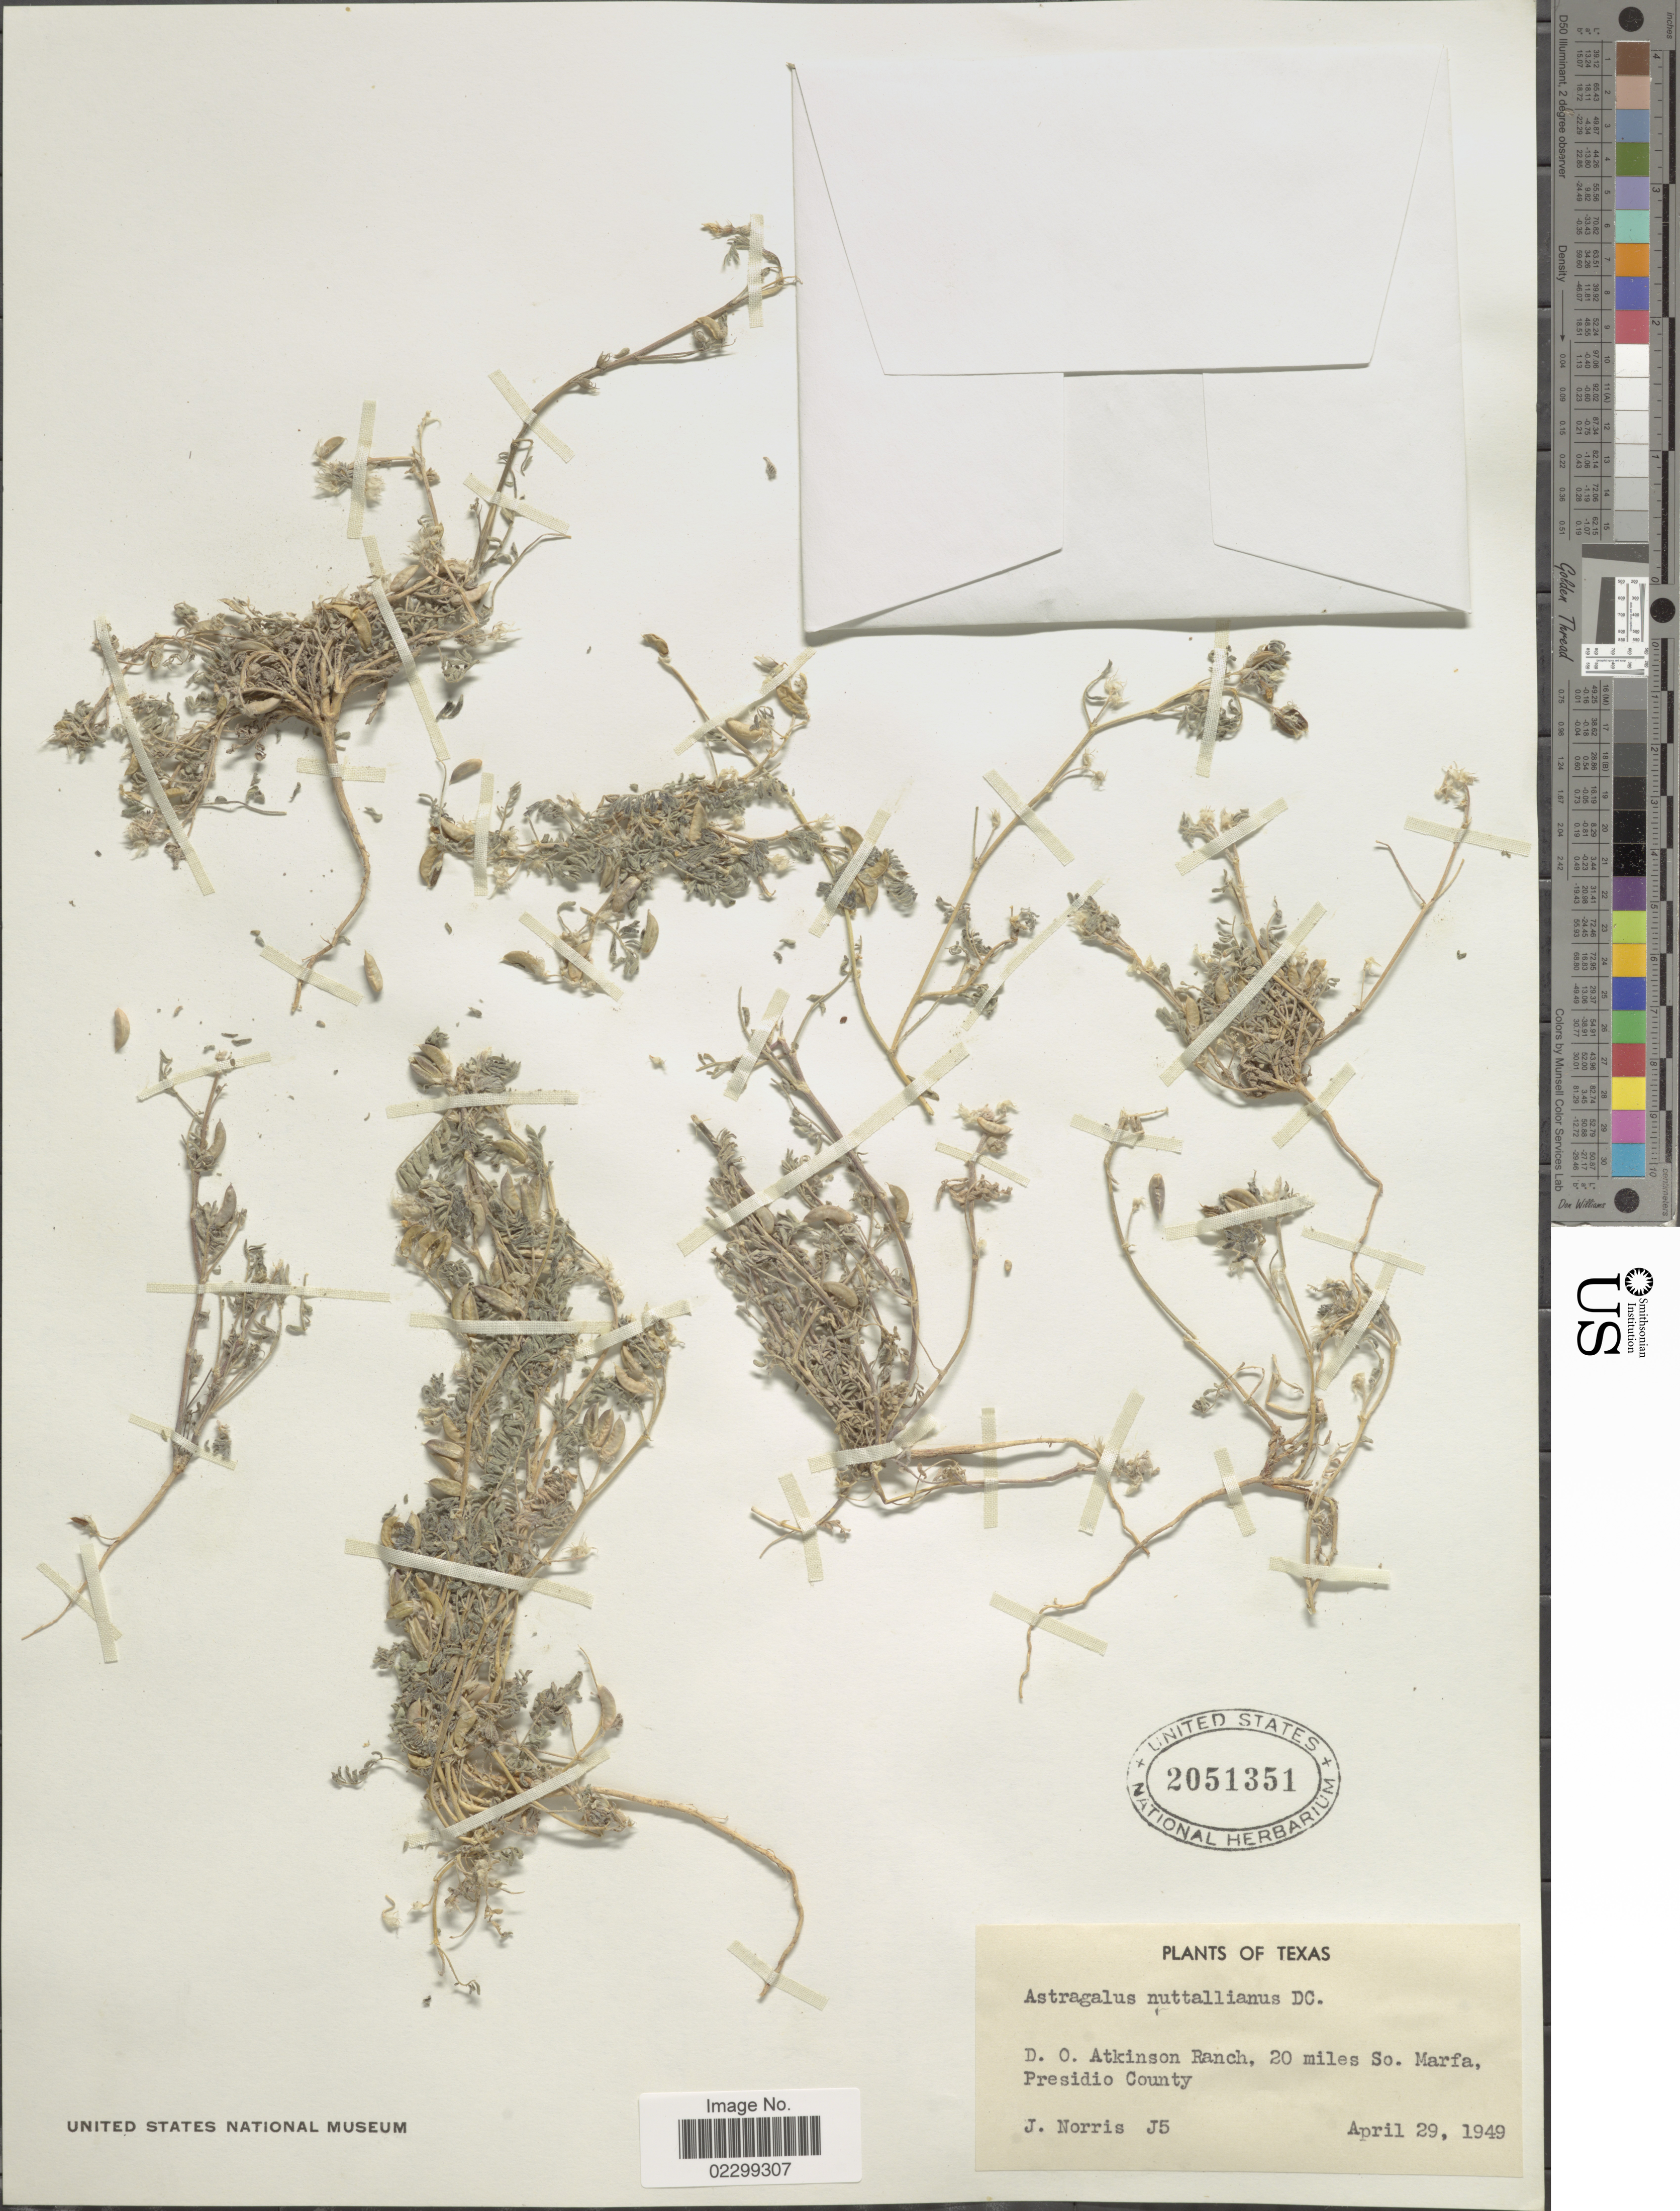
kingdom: Plantae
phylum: Tracheophyta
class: Magnoliopsida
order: Fabales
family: Fabaceae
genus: Astragalus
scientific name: Astragalus austrinus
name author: (Small) O.E. Schulz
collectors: J. Norris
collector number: J5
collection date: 1949-04-29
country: United States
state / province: Texas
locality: D.O. Atkinson Ranch, 20 miles So. Marfa, Presidio County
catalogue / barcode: US 2051351